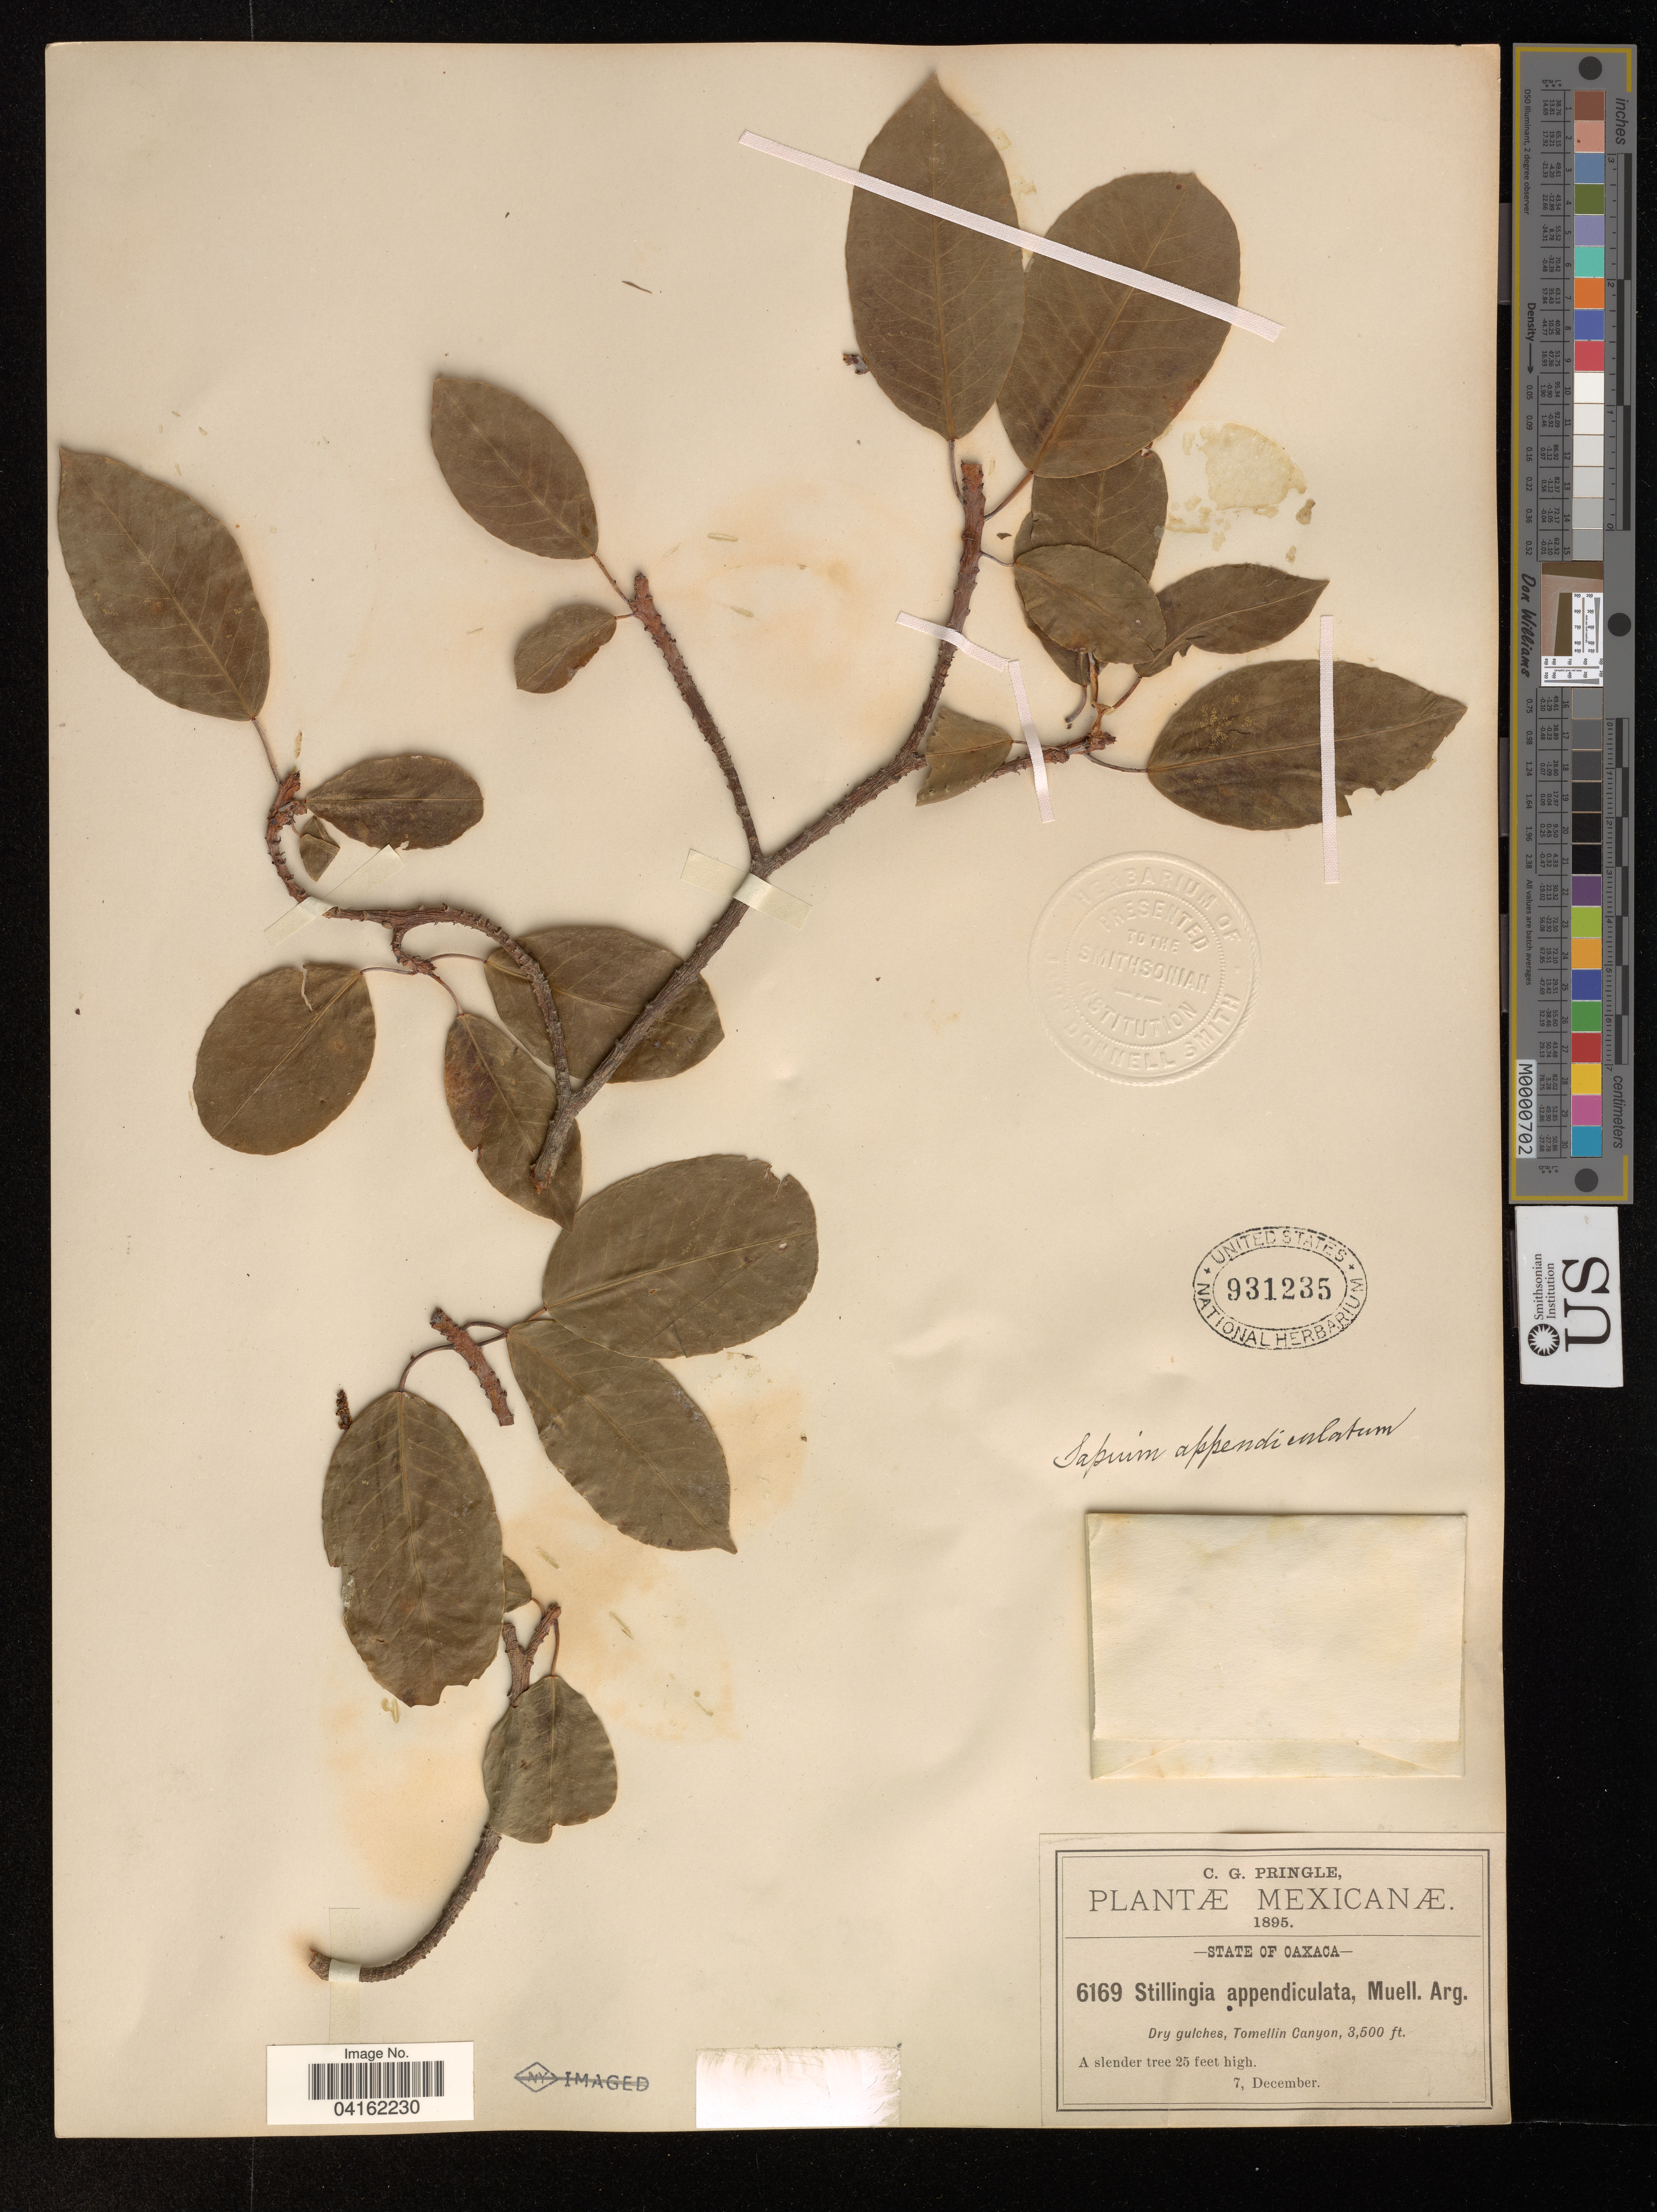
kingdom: Plantae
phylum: Tracheophyta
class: Magnoliopsida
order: Malpighiales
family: Euphorbiaceae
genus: Sapium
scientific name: Sapium appendiculatum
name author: Pax & K. Hoffm.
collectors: C. G. Pringle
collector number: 6169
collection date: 1895-12-07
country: Mexico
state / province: Oaxaca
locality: Tomelin Canyon.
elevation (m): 1067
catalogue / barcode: US 931235